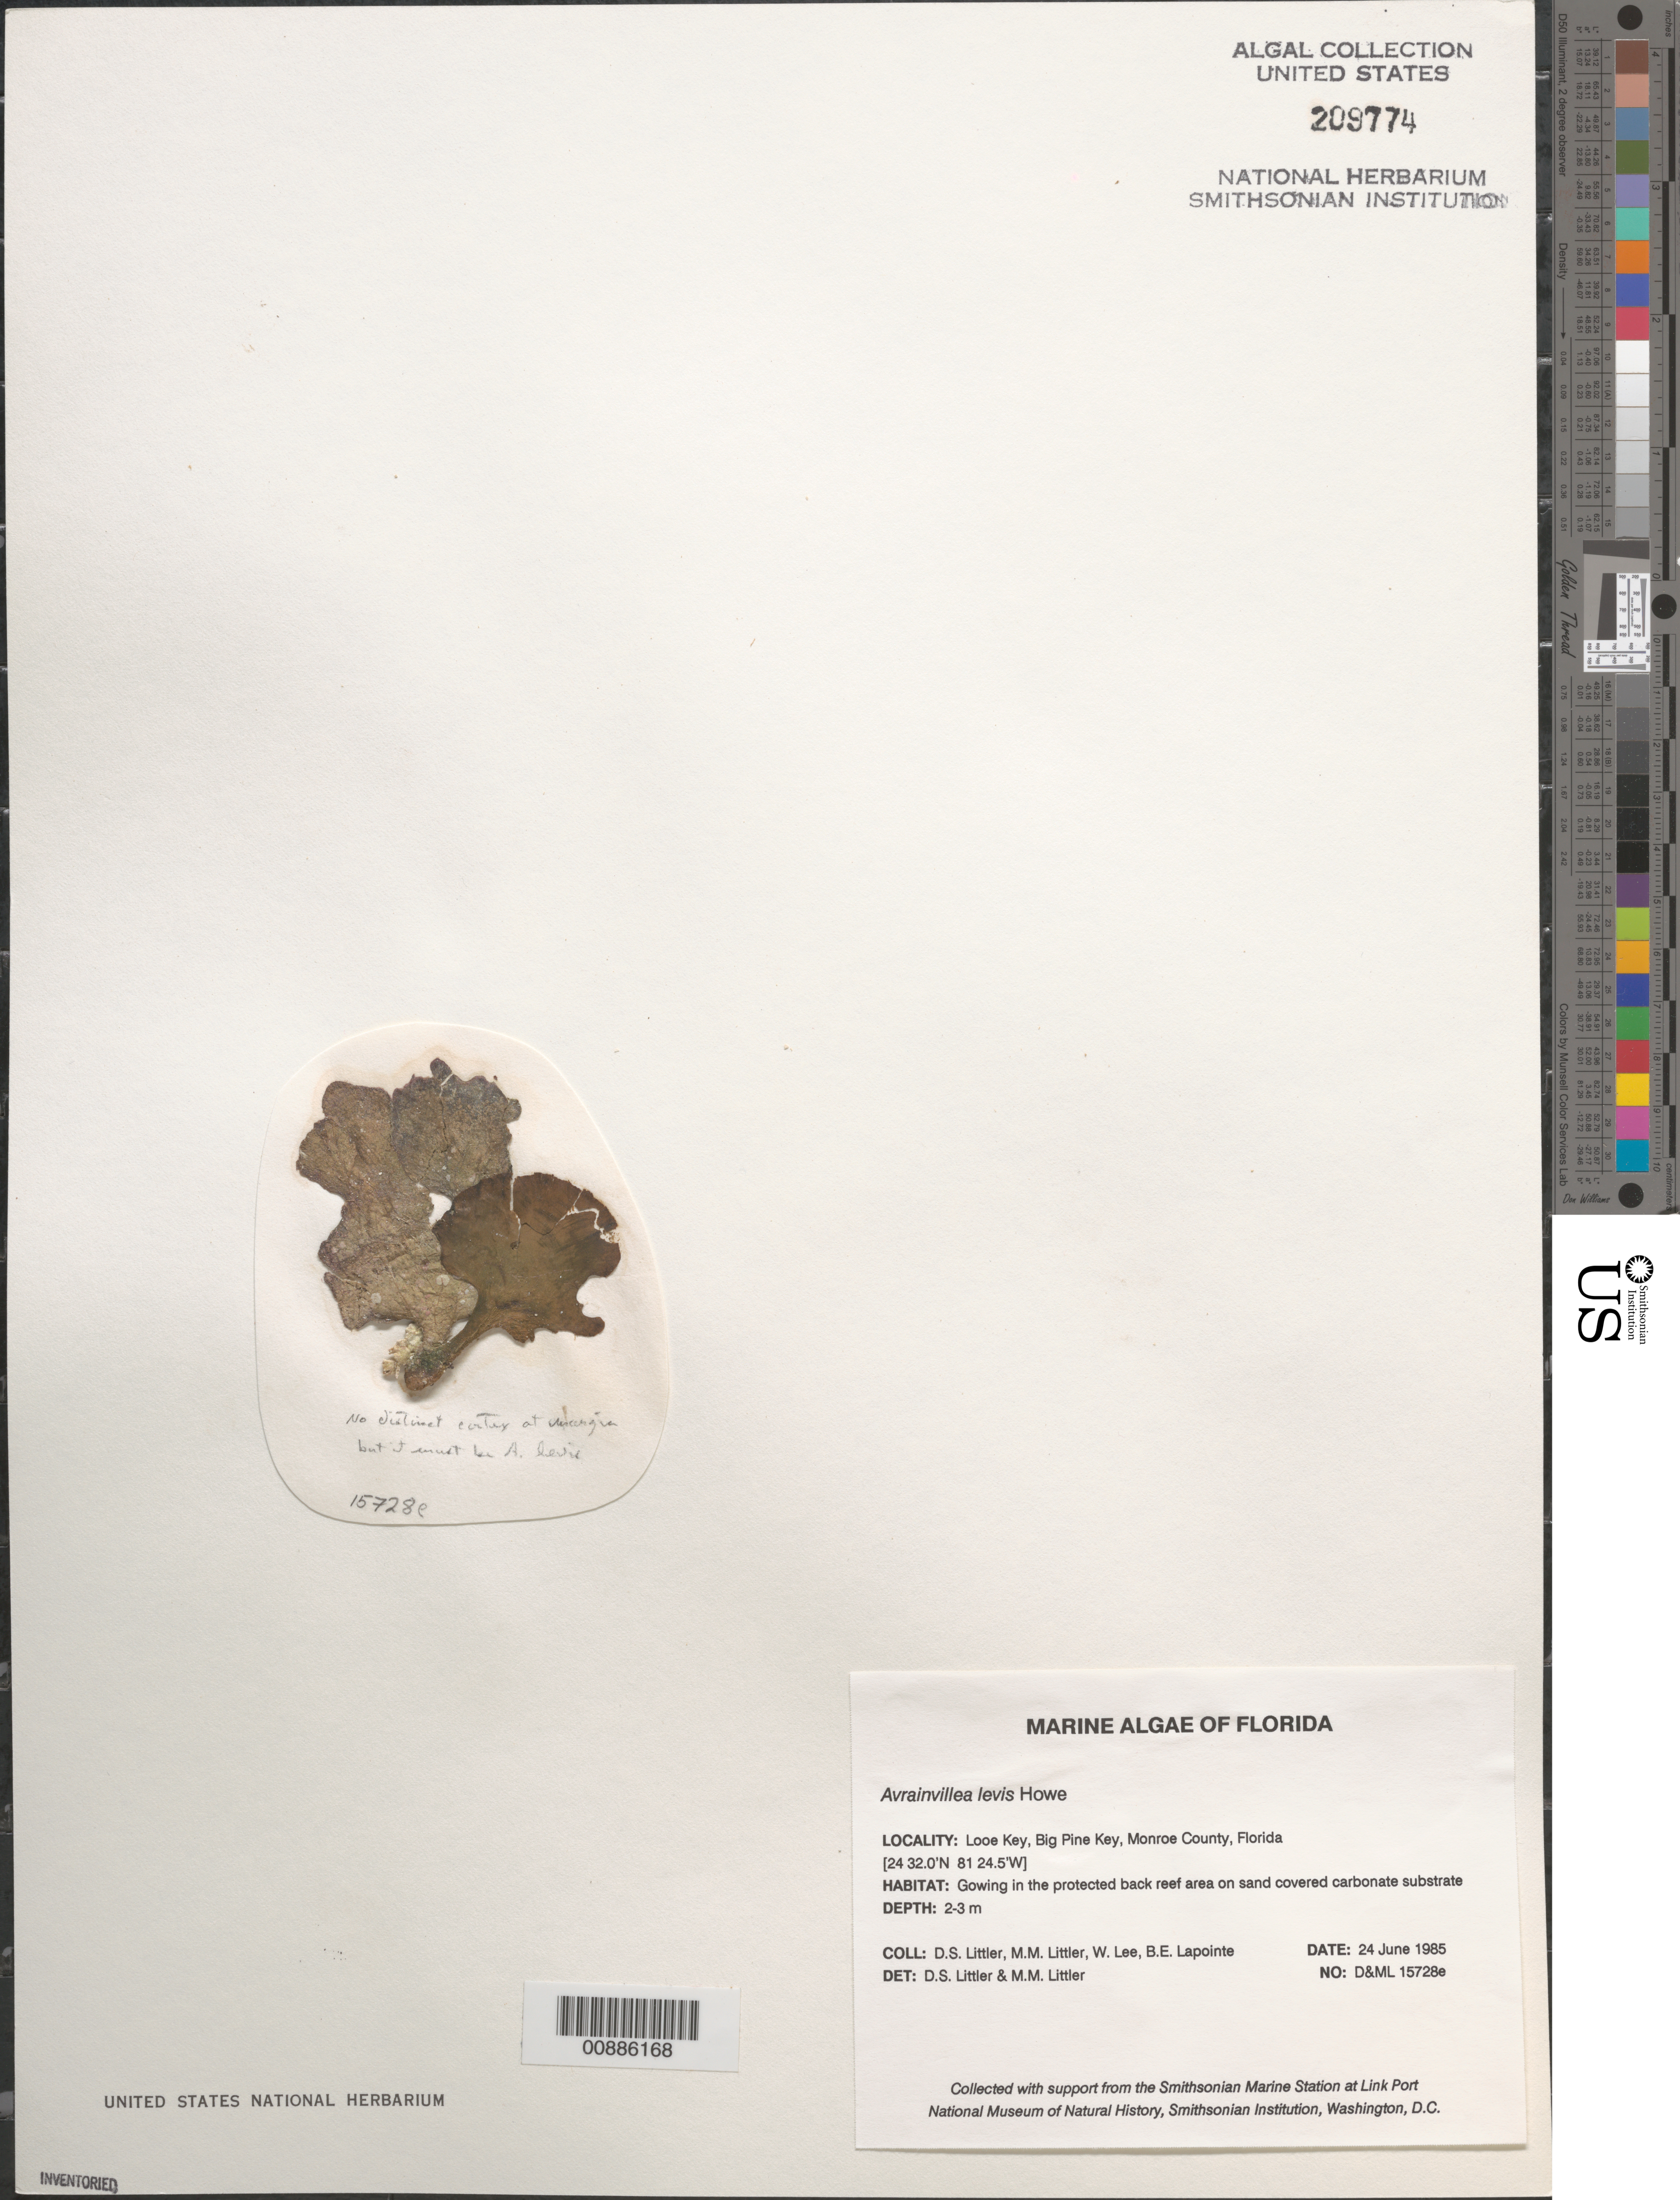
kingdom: Plantae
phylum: Chlorophyta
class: Ulvophyceae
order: Bryopsidales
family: Dichotomosiphonaceae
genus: Avrainvillea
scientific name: Avrainvillea levis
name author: M. Howe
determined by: Littler, D. S.; Littler, M. M.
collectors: D. S. Littler, M. M. Littler, W. Lee & B. Lapointe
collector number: D&ML 15728e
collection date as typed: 24 Jun 1985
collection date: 1985-06-24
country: United States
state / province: Florida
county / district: Monroe County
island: Looe Key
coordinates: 24 32.0'N, 81 24.5'W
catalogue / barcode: US 209774